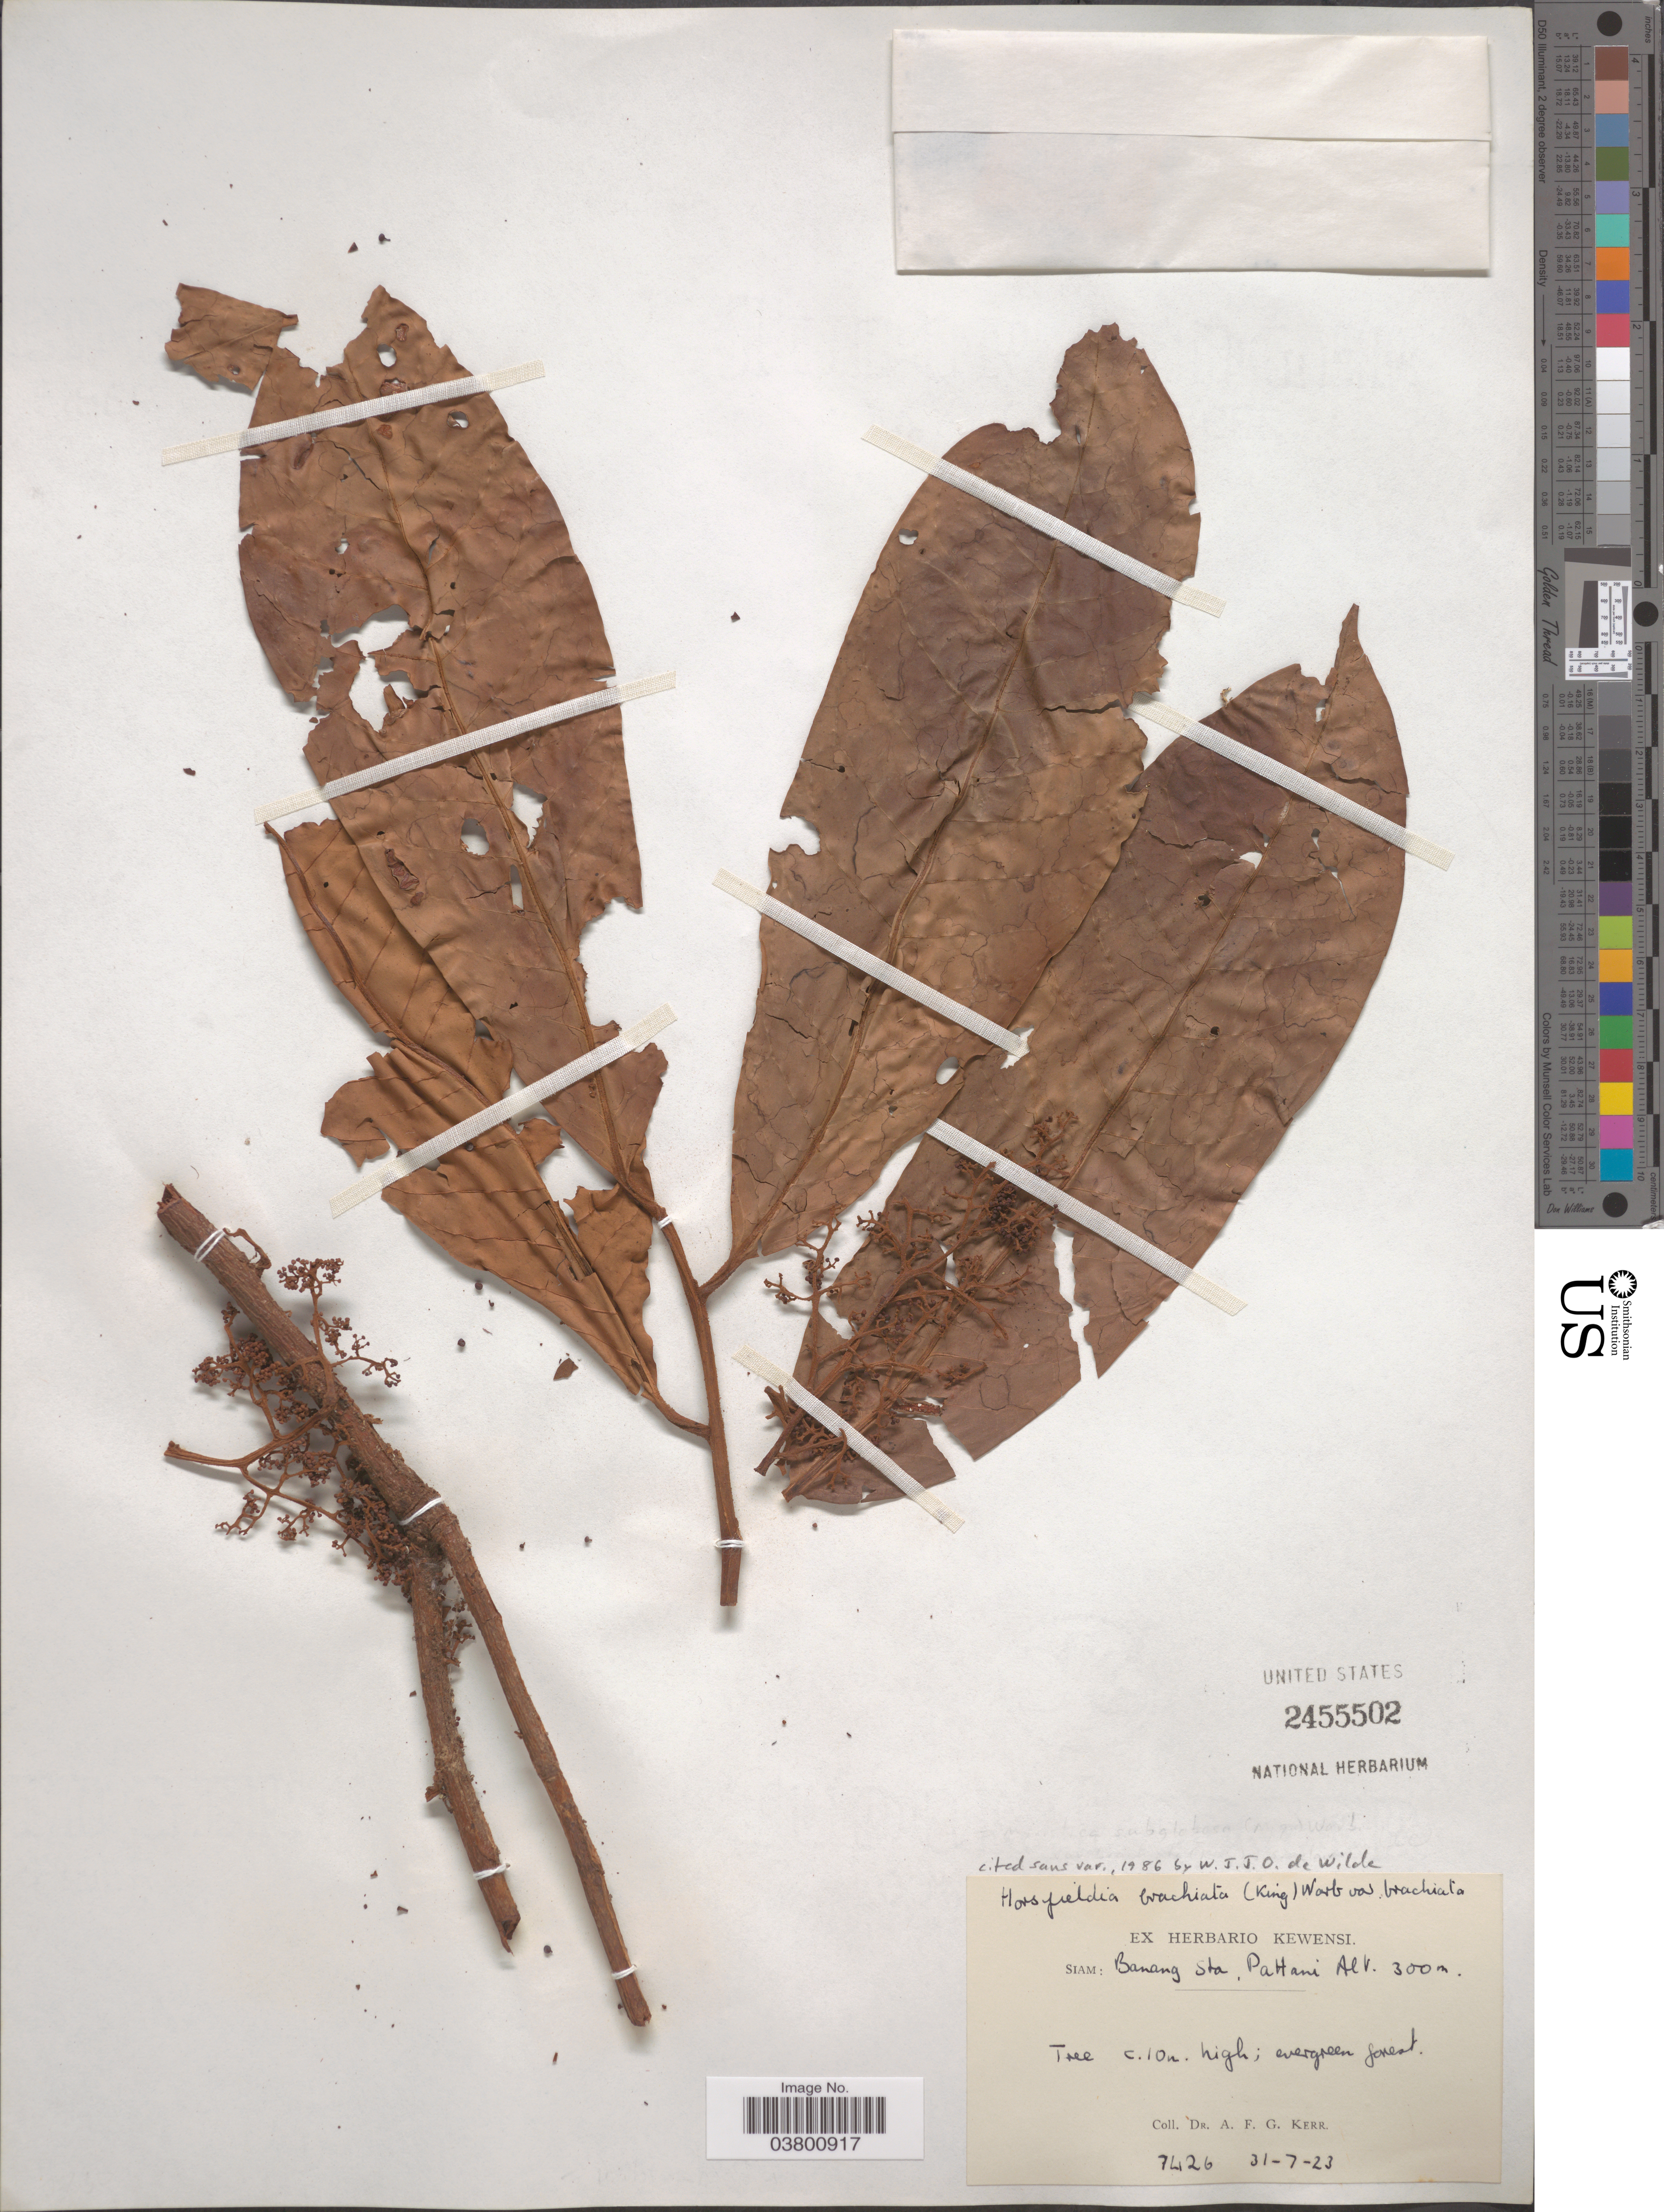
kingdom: Plantae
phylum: Tracheophyta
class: Magnoliopsida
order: Magnoliales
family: Myristicaceae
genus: Horsfieldia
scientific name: Horsfieldia brachiata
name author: Warb.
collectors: A. F. G. Kerr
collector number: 7426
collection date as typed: Transcribed d/m/y: 31/7/23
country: Thailand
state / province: Pattani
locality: Siam: Banang Sta. Pattani.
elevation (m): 300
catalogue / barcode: US 2455502